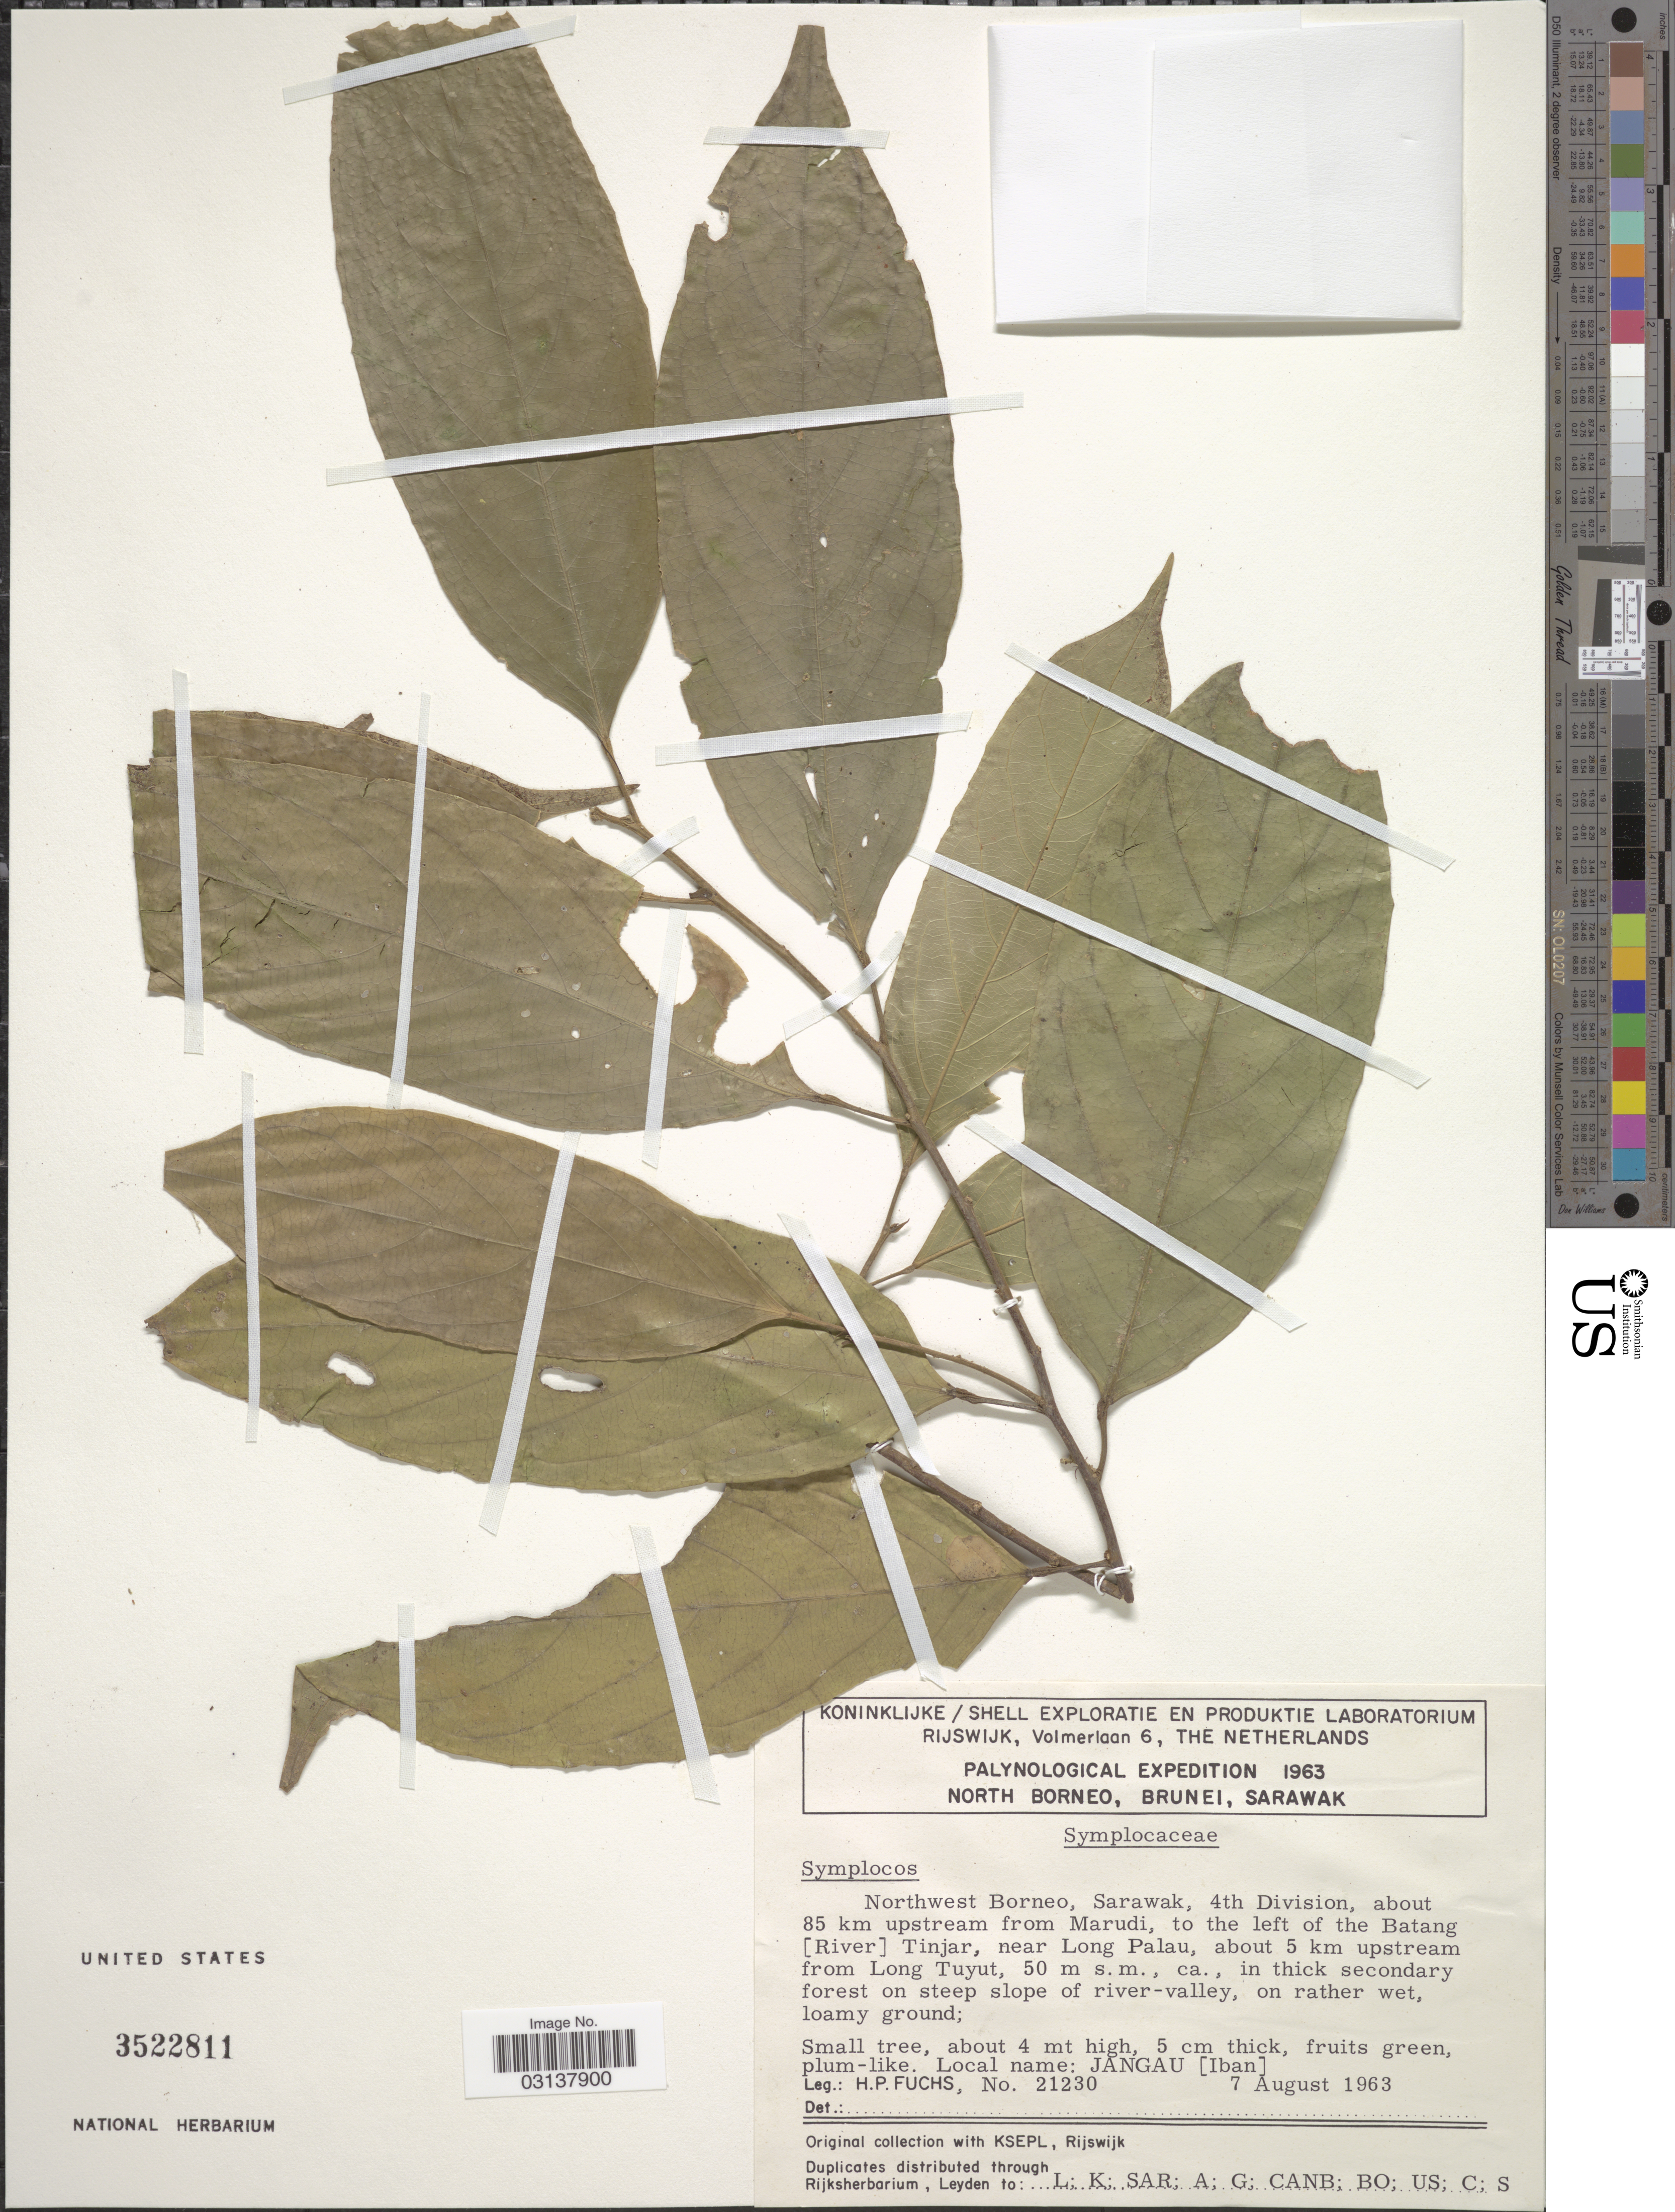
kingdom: Plantae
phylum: Tracheophyta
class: Magnoliopsida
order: Ericales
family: Symplocaceae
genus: Symplocos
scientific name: Symplocos sp.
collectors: H. P. Fuchs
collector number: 212380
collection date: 1963-08-07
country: Malaysia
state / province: Sarawak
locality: Northwest Borneo, Sarawak, 4th Division, about 85 km upstream from Marudi, to the left of the Batang [River] Tinjar, near Long Palau, about 5 km upstream from Long Tuyut.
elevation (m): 50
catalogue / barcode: US 3522811